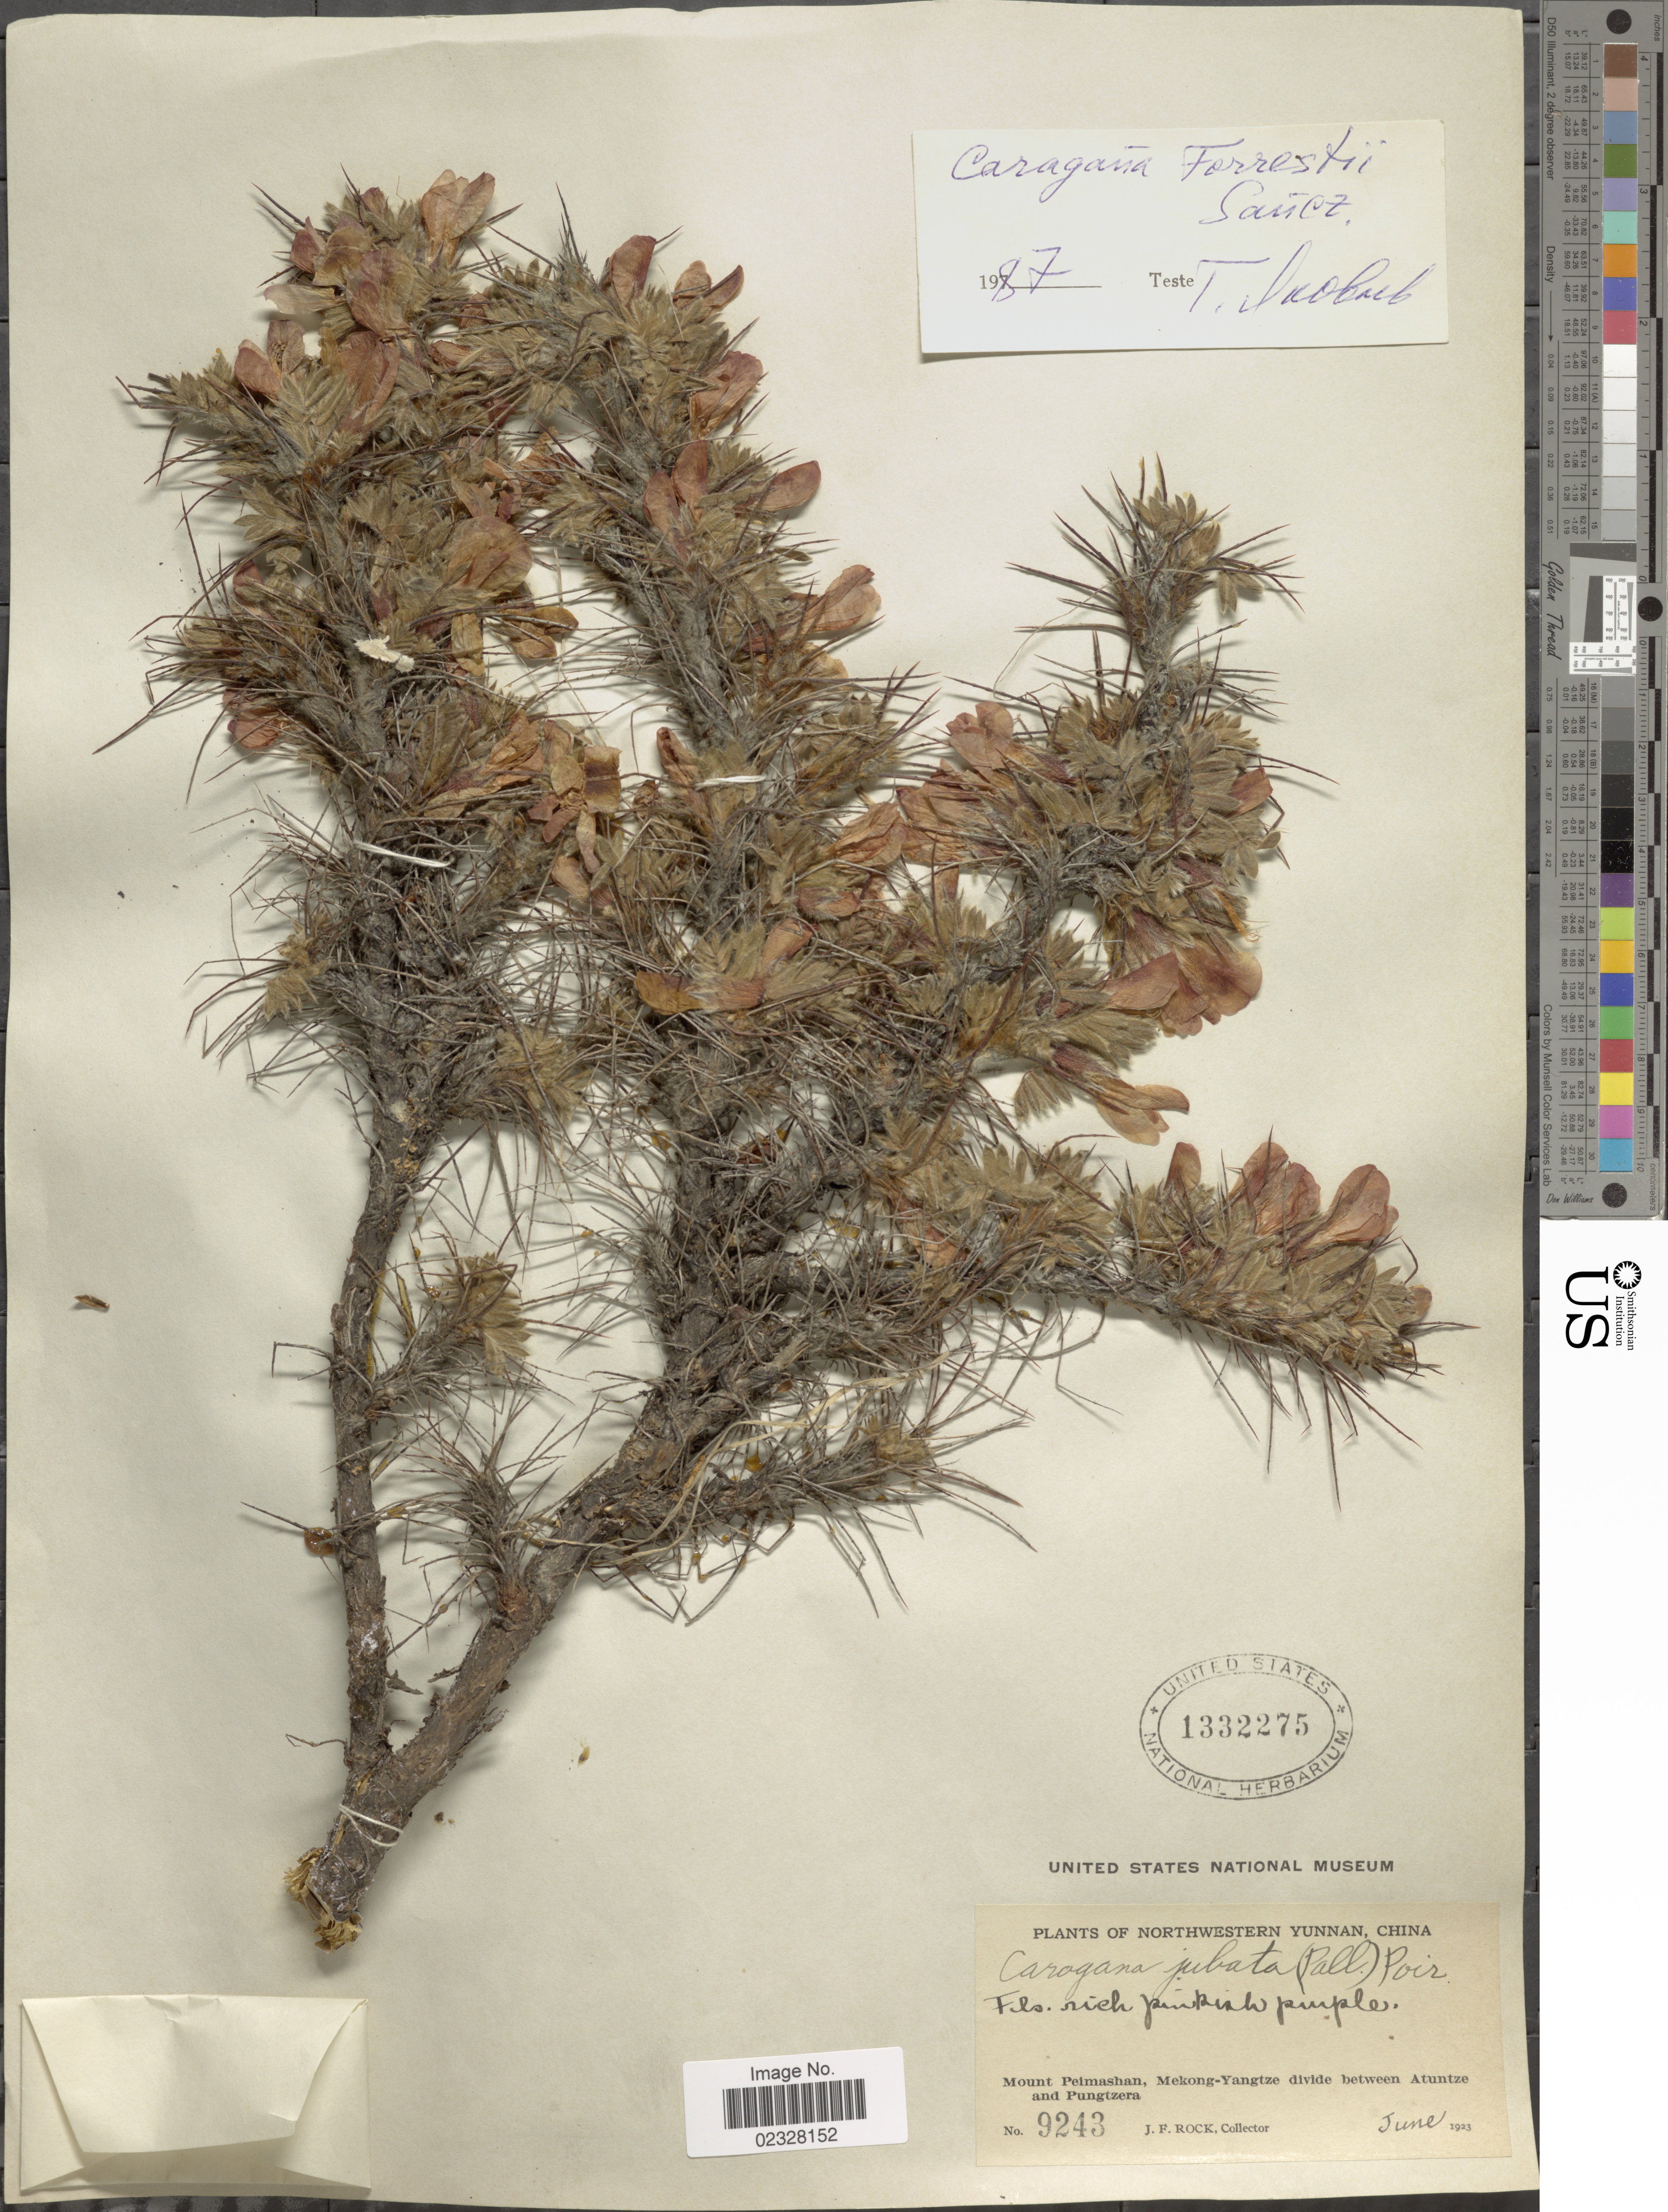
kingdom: Plantae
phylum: Tracheophyta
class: Magnoliopsida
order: Fabales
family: Fabaceae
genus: Caragana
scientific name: Caragana forrestii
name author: Sanchir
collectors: J. Rock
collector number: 9243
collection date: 1923-06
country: China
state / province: Yunnan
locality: Northwestern Yunnan. Mount Peimashan, Mekong-Yangtze divide between Atuntze and Pungtzera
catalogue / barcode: US 1332275